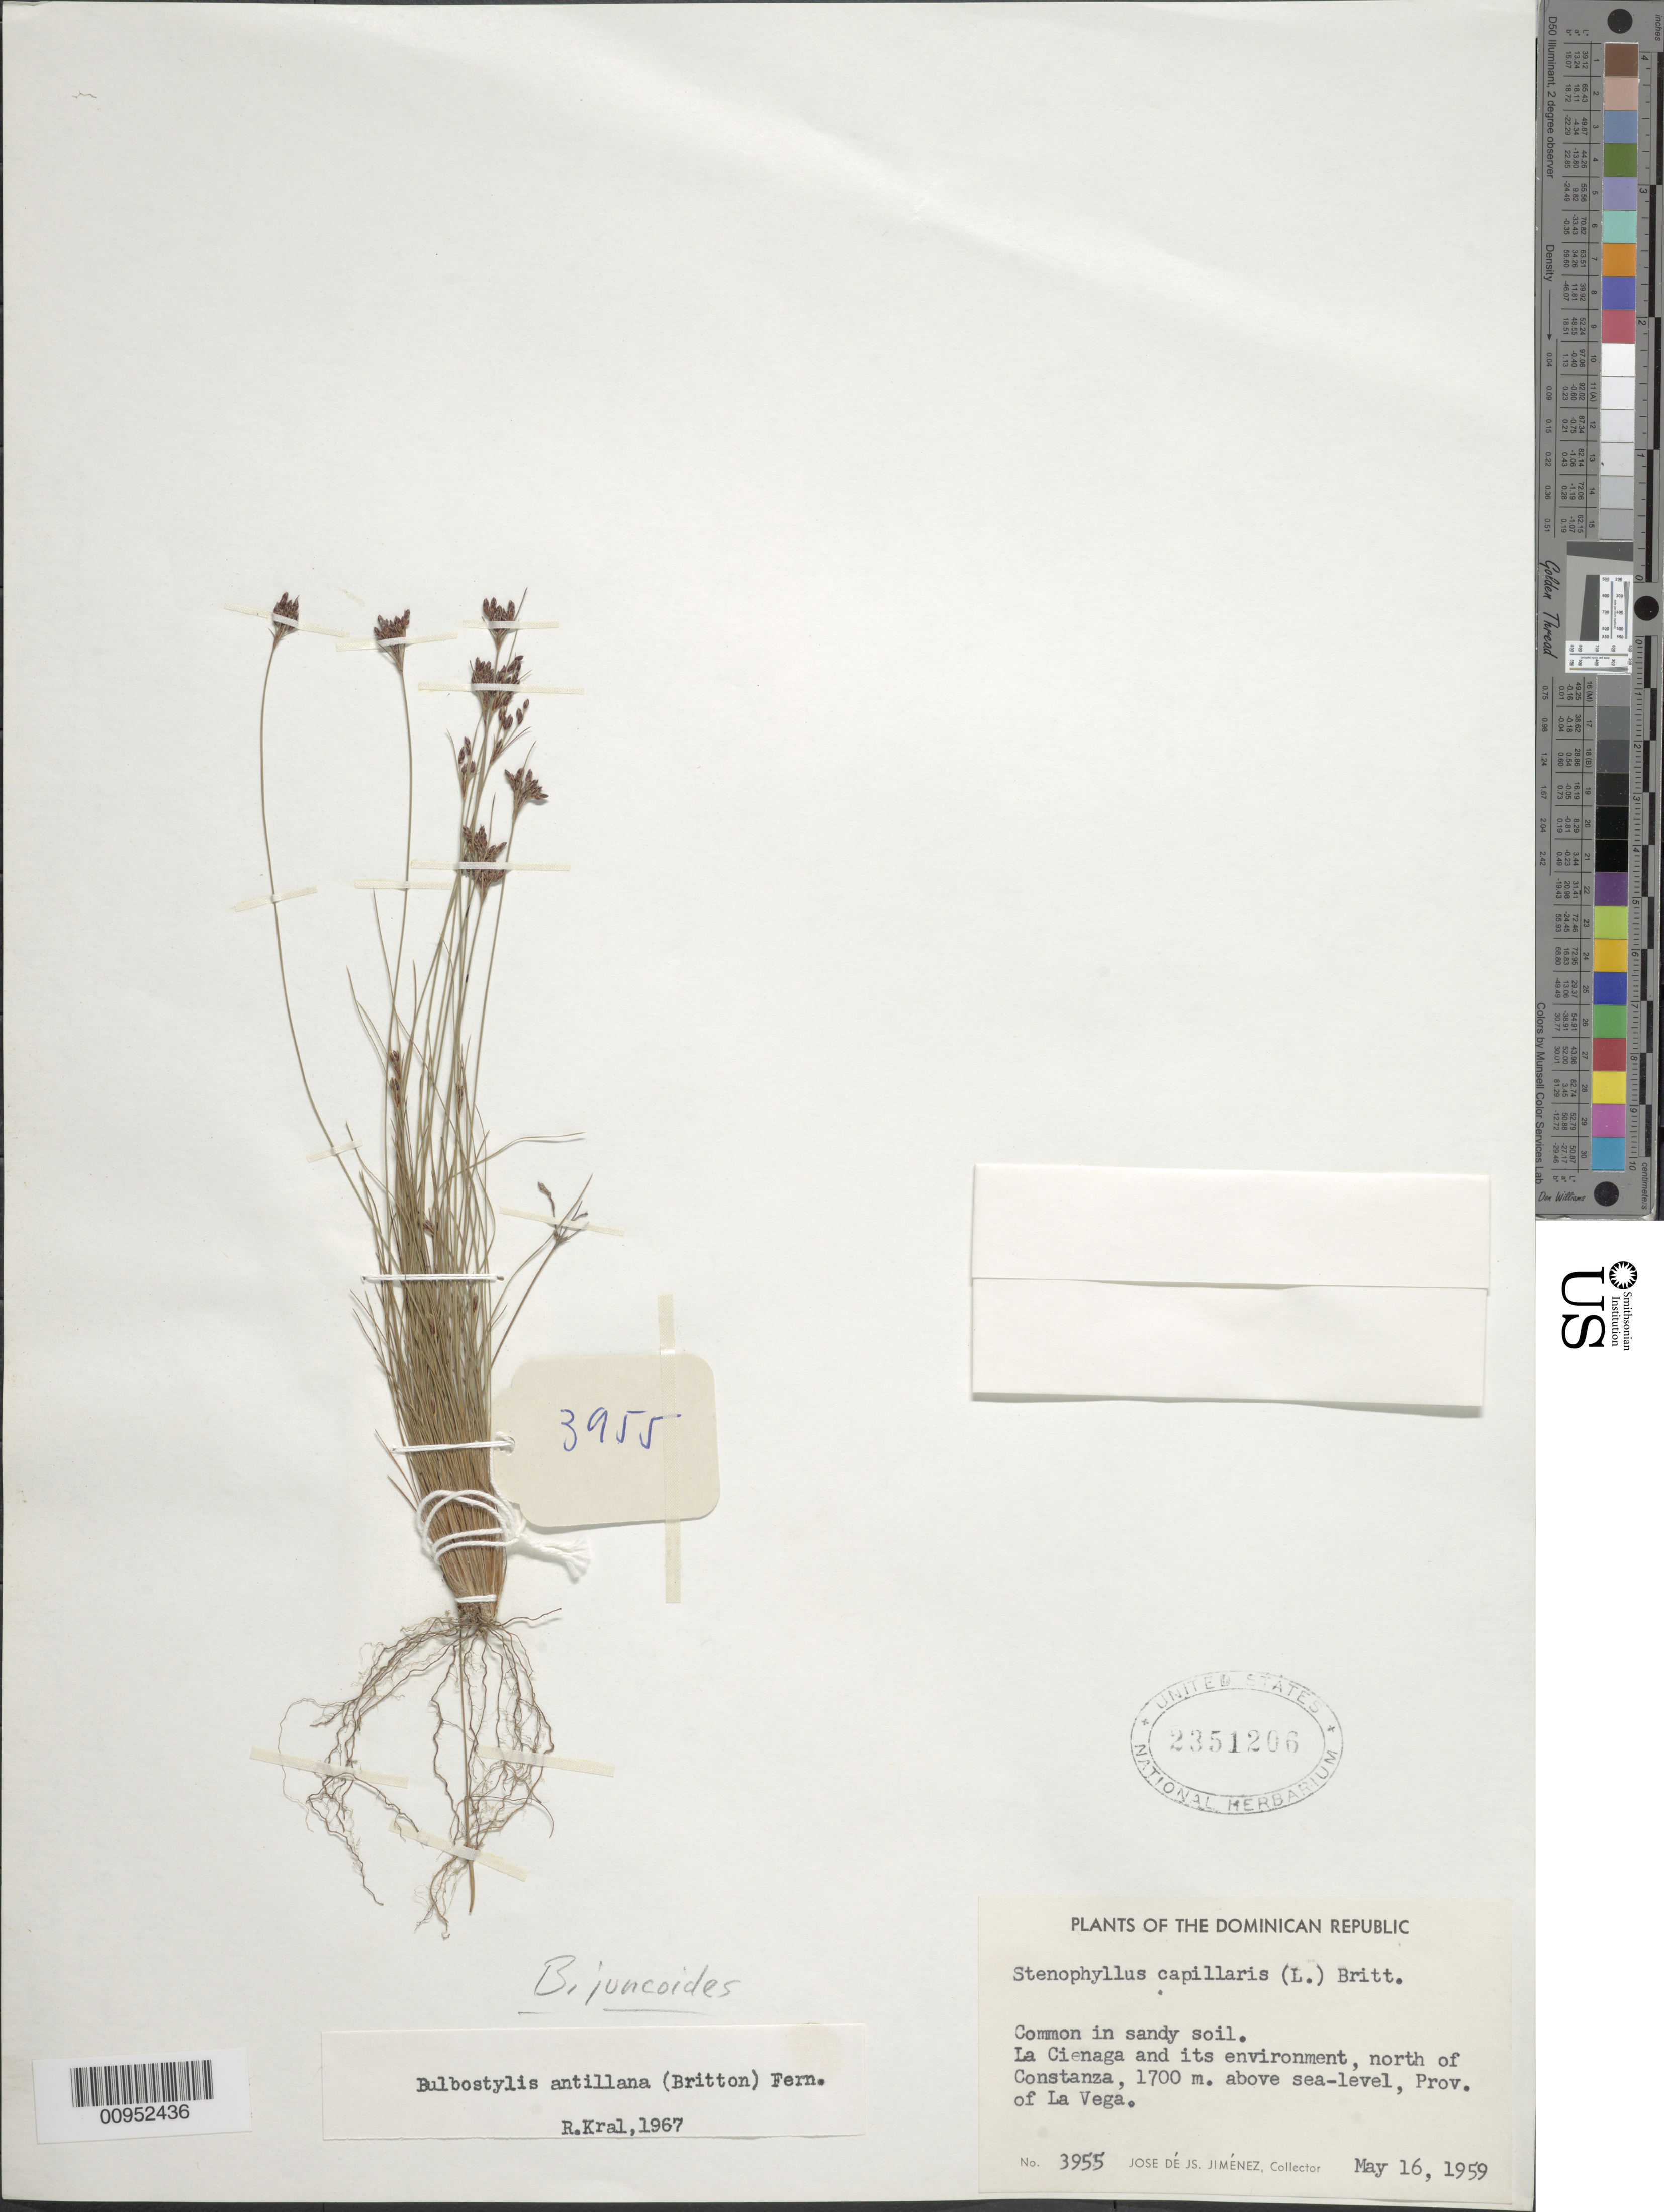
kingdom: Plantae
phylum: Tracheophyta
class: Liliopsida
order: Poales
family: Cyperaceae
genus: Bulbostylis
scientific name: Bulbostylis juncoides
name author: (Vahl) Kük. ex Herter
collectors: J. J. Jiménez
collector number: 3955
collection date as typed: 16 May 1959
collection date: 1959-05-16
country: Dominican Republic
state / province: La Vega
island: Hispaniola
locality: La Cienaga and its environment, N of Constanza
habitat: In sandy soil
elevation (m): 1700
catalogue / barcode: US 2351206